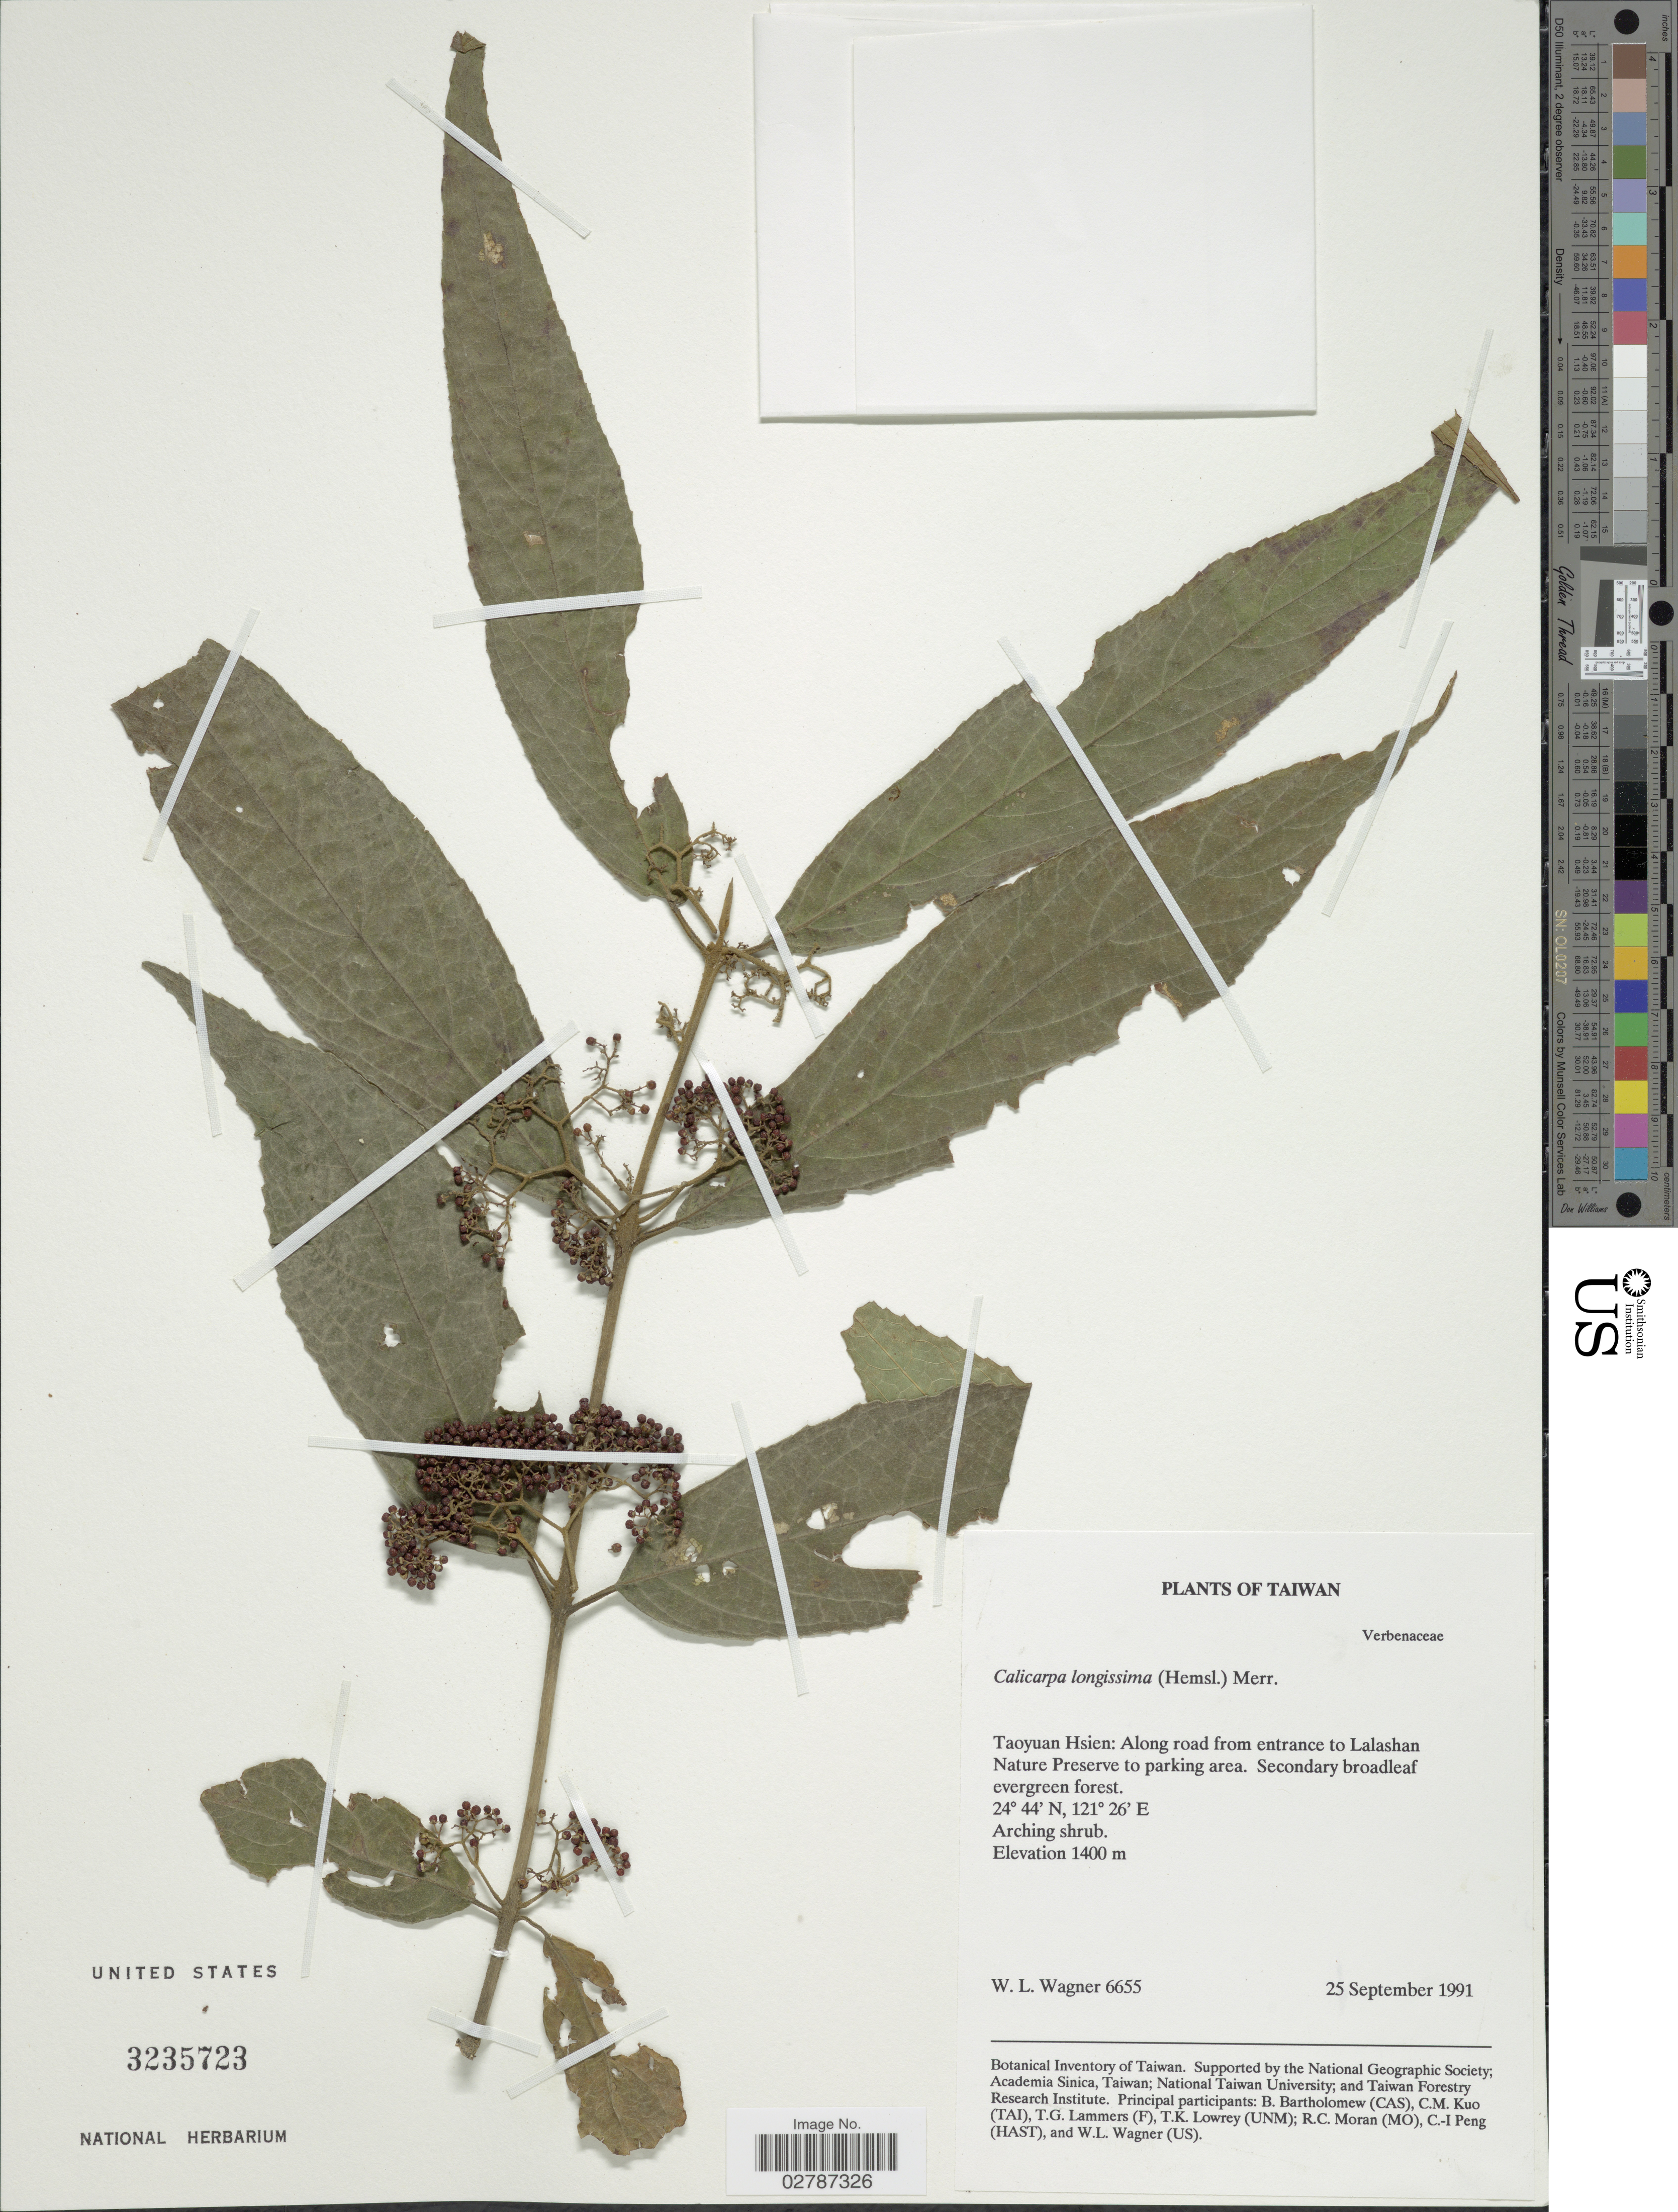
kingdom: Plantae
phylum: Tracheophyta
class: Magnoliopsida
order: Lamiales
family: Lamiaceae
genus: Callicarpa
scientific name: Callicarpa longissima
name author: (Hemsl.) Merr.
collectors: W. L. Wagner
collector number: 6655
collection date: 1991-09-25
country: Taiwan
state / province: Taoyuan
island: Taiwan [Formosa]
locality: Taoyuan Hsien: along road from entrance to Lalashan Nature Preserve to parking area.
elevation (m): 1400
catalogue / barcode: US 3235723